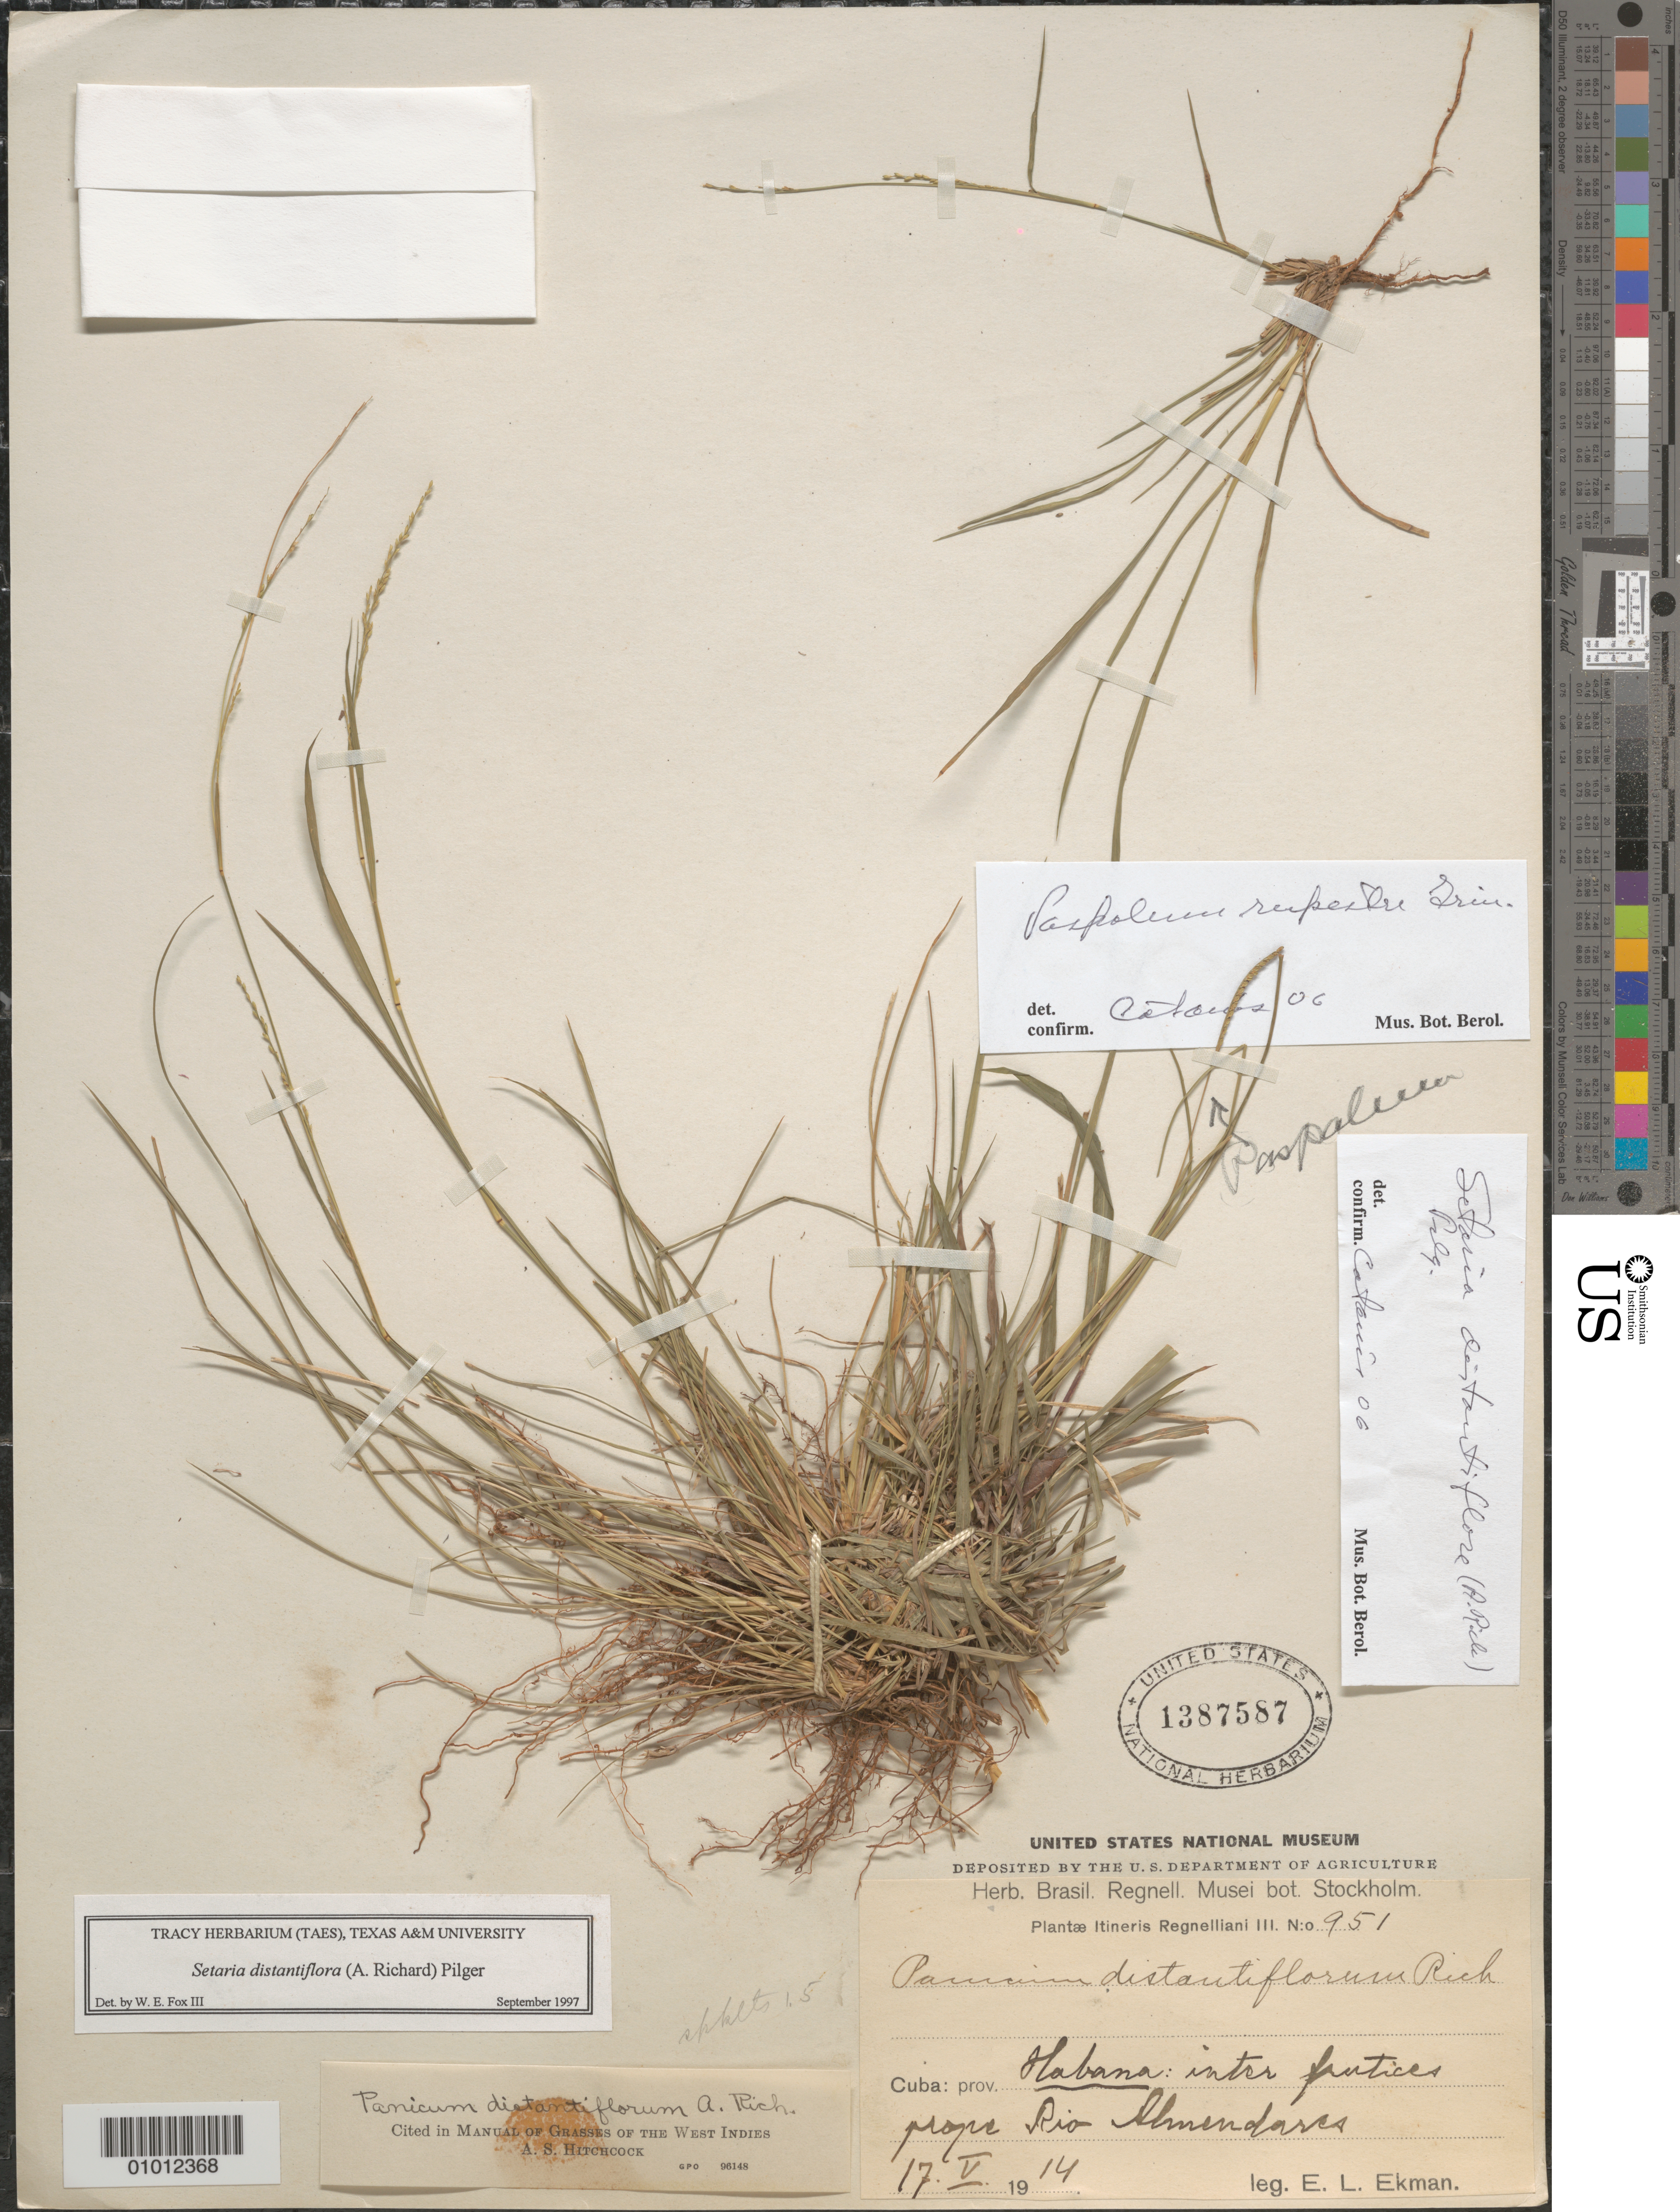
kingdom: Plantae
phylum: Tracheophyta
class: Liliopsida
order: Poales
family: Poaceae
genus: Setaria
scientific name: Setaria distantiflora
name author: (A. Rich.) Pilg.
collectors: E. L. Ekman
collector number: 951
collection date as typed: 17 May 1914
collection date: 1914-05-17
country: Cuba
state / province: La Habana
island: Cuba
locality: Rio Almendares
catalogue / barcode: US 1387587